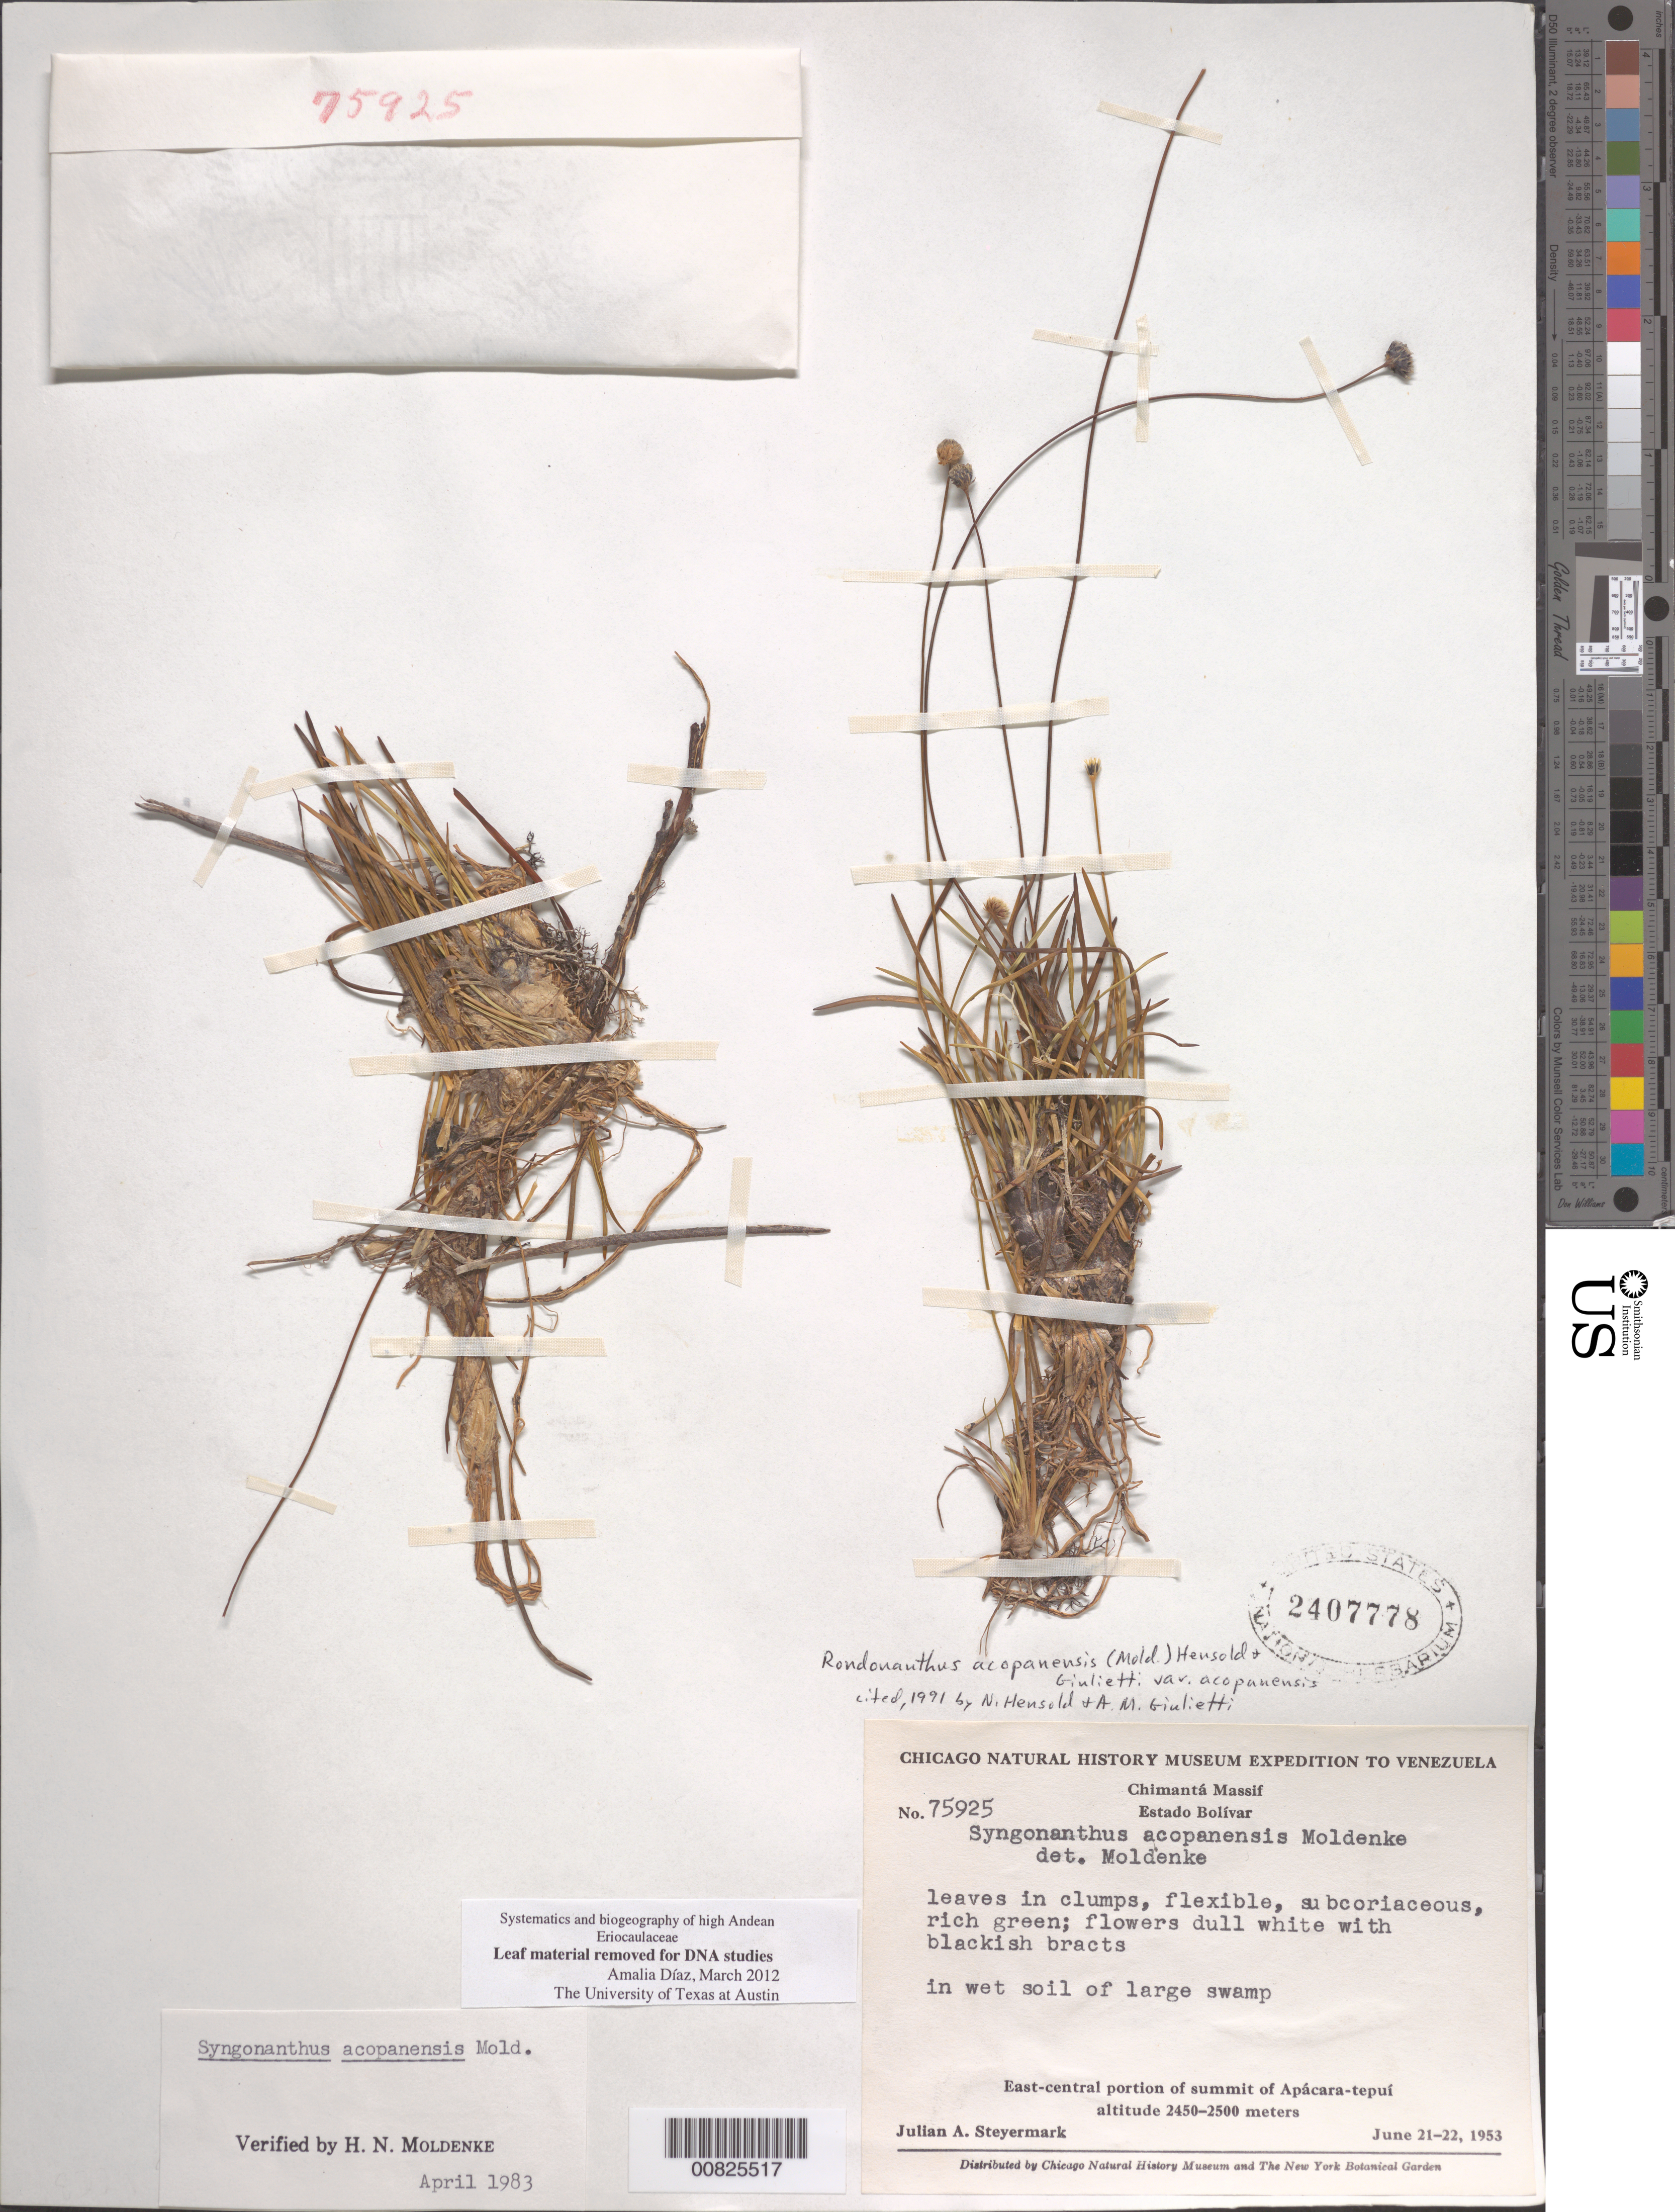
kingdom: Plantae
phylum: Tracheophyta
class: Liliopsida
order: Poales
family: Eriocaulaceae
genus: Rondonanthus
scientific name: Rondonanthus acopanensis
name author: (Moldenke) Hensold & Giul.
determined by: Moldenke, H. N.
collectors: J. Steyermark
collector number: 75925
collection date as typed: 21-Jun-53 to 22-Jun-53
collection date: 1953-06-21/1953-06-22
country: Venezuela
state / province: Bolívar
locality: Chimantá Massif, Apácara-tepuí, east-central part of summit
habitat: Wet soil of large swamp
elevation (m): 2450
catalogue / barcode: US 2407778